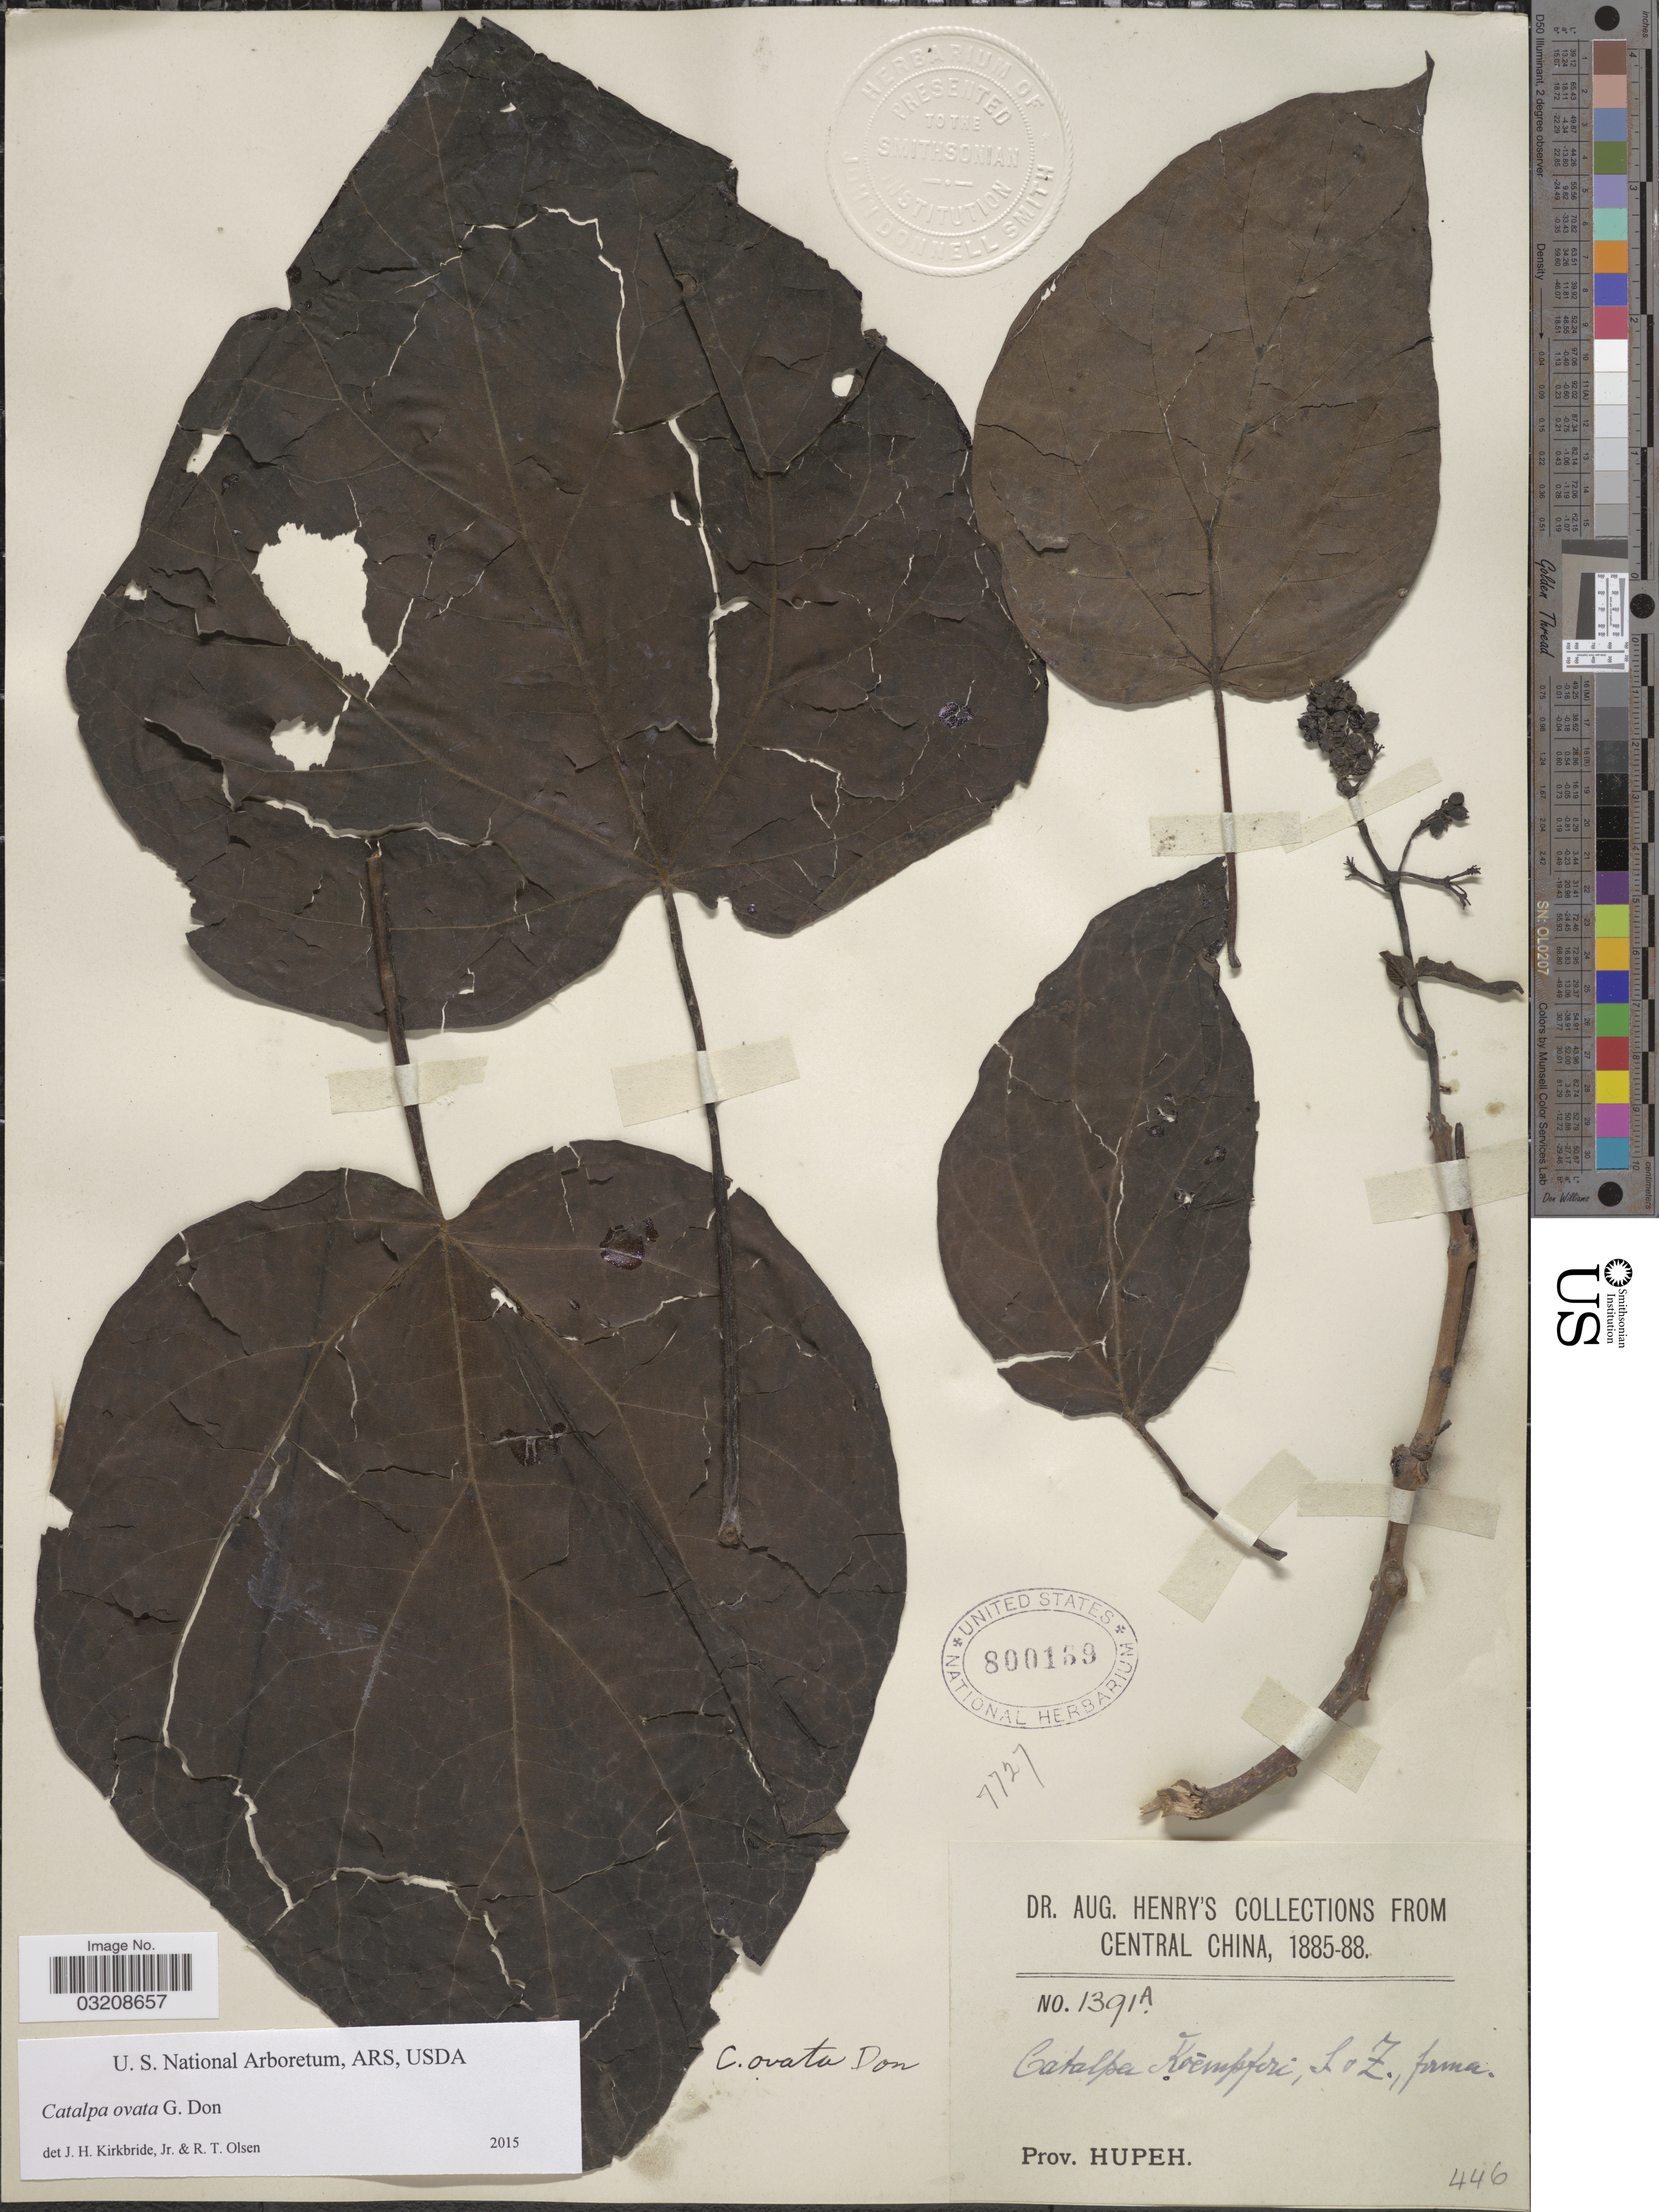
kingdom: Plantae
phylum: Tracheophyta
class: Magnoliopsida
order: Lamiales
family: Bignoniaceae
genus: Catalpa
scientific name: Catalpa ovata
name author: G. Don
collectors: A. Henry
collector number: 1391 A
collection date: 1885/1888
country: China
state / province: Hubei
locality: Central China, Prov. Hupeh.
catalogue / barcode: US 800169